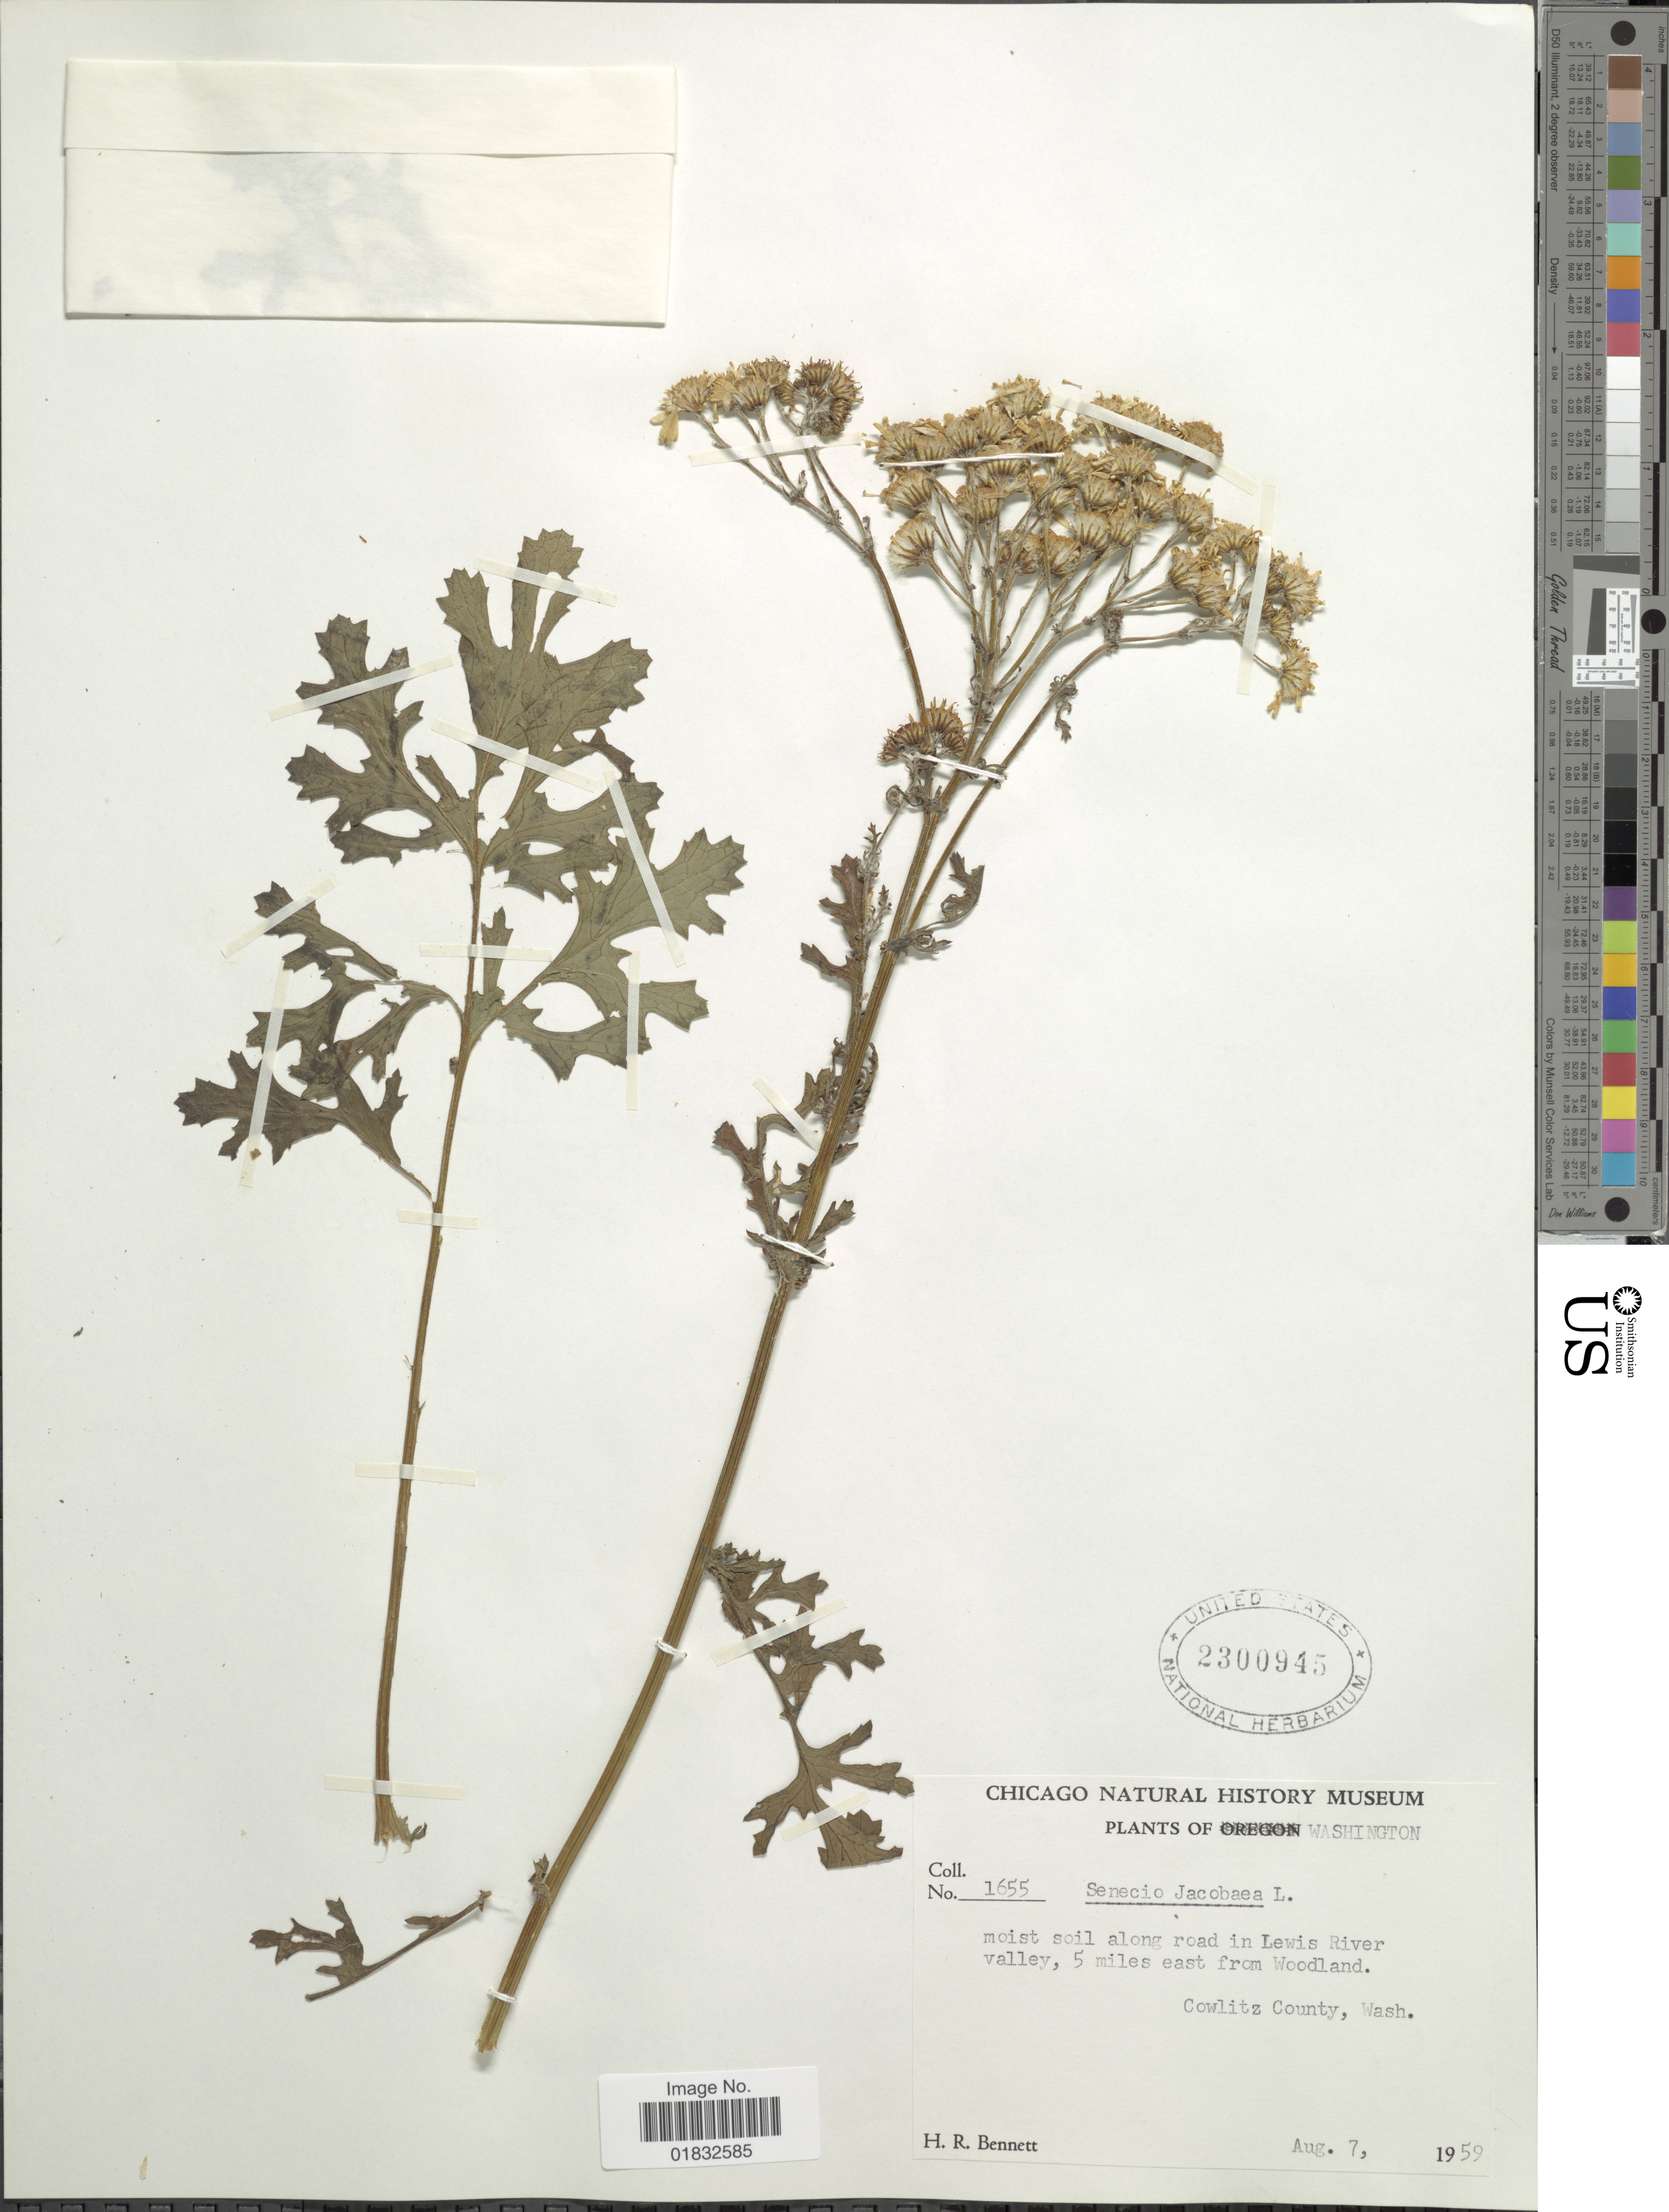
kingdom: Plantae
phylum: Tracheophyta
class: Magnoliopsida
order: Asterales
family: Asteraceae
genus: Jacobaea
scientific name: Jacobaea vulgaris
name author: Gaertn.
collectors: H. R. Bennett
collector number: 1655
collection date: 1959-08-07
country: United States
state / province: Washington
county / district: Cowlitz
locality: Moist soil along road in Lewis River valley, 5 miles east from Woodland. Cowlitz County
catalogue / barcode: US 2300945